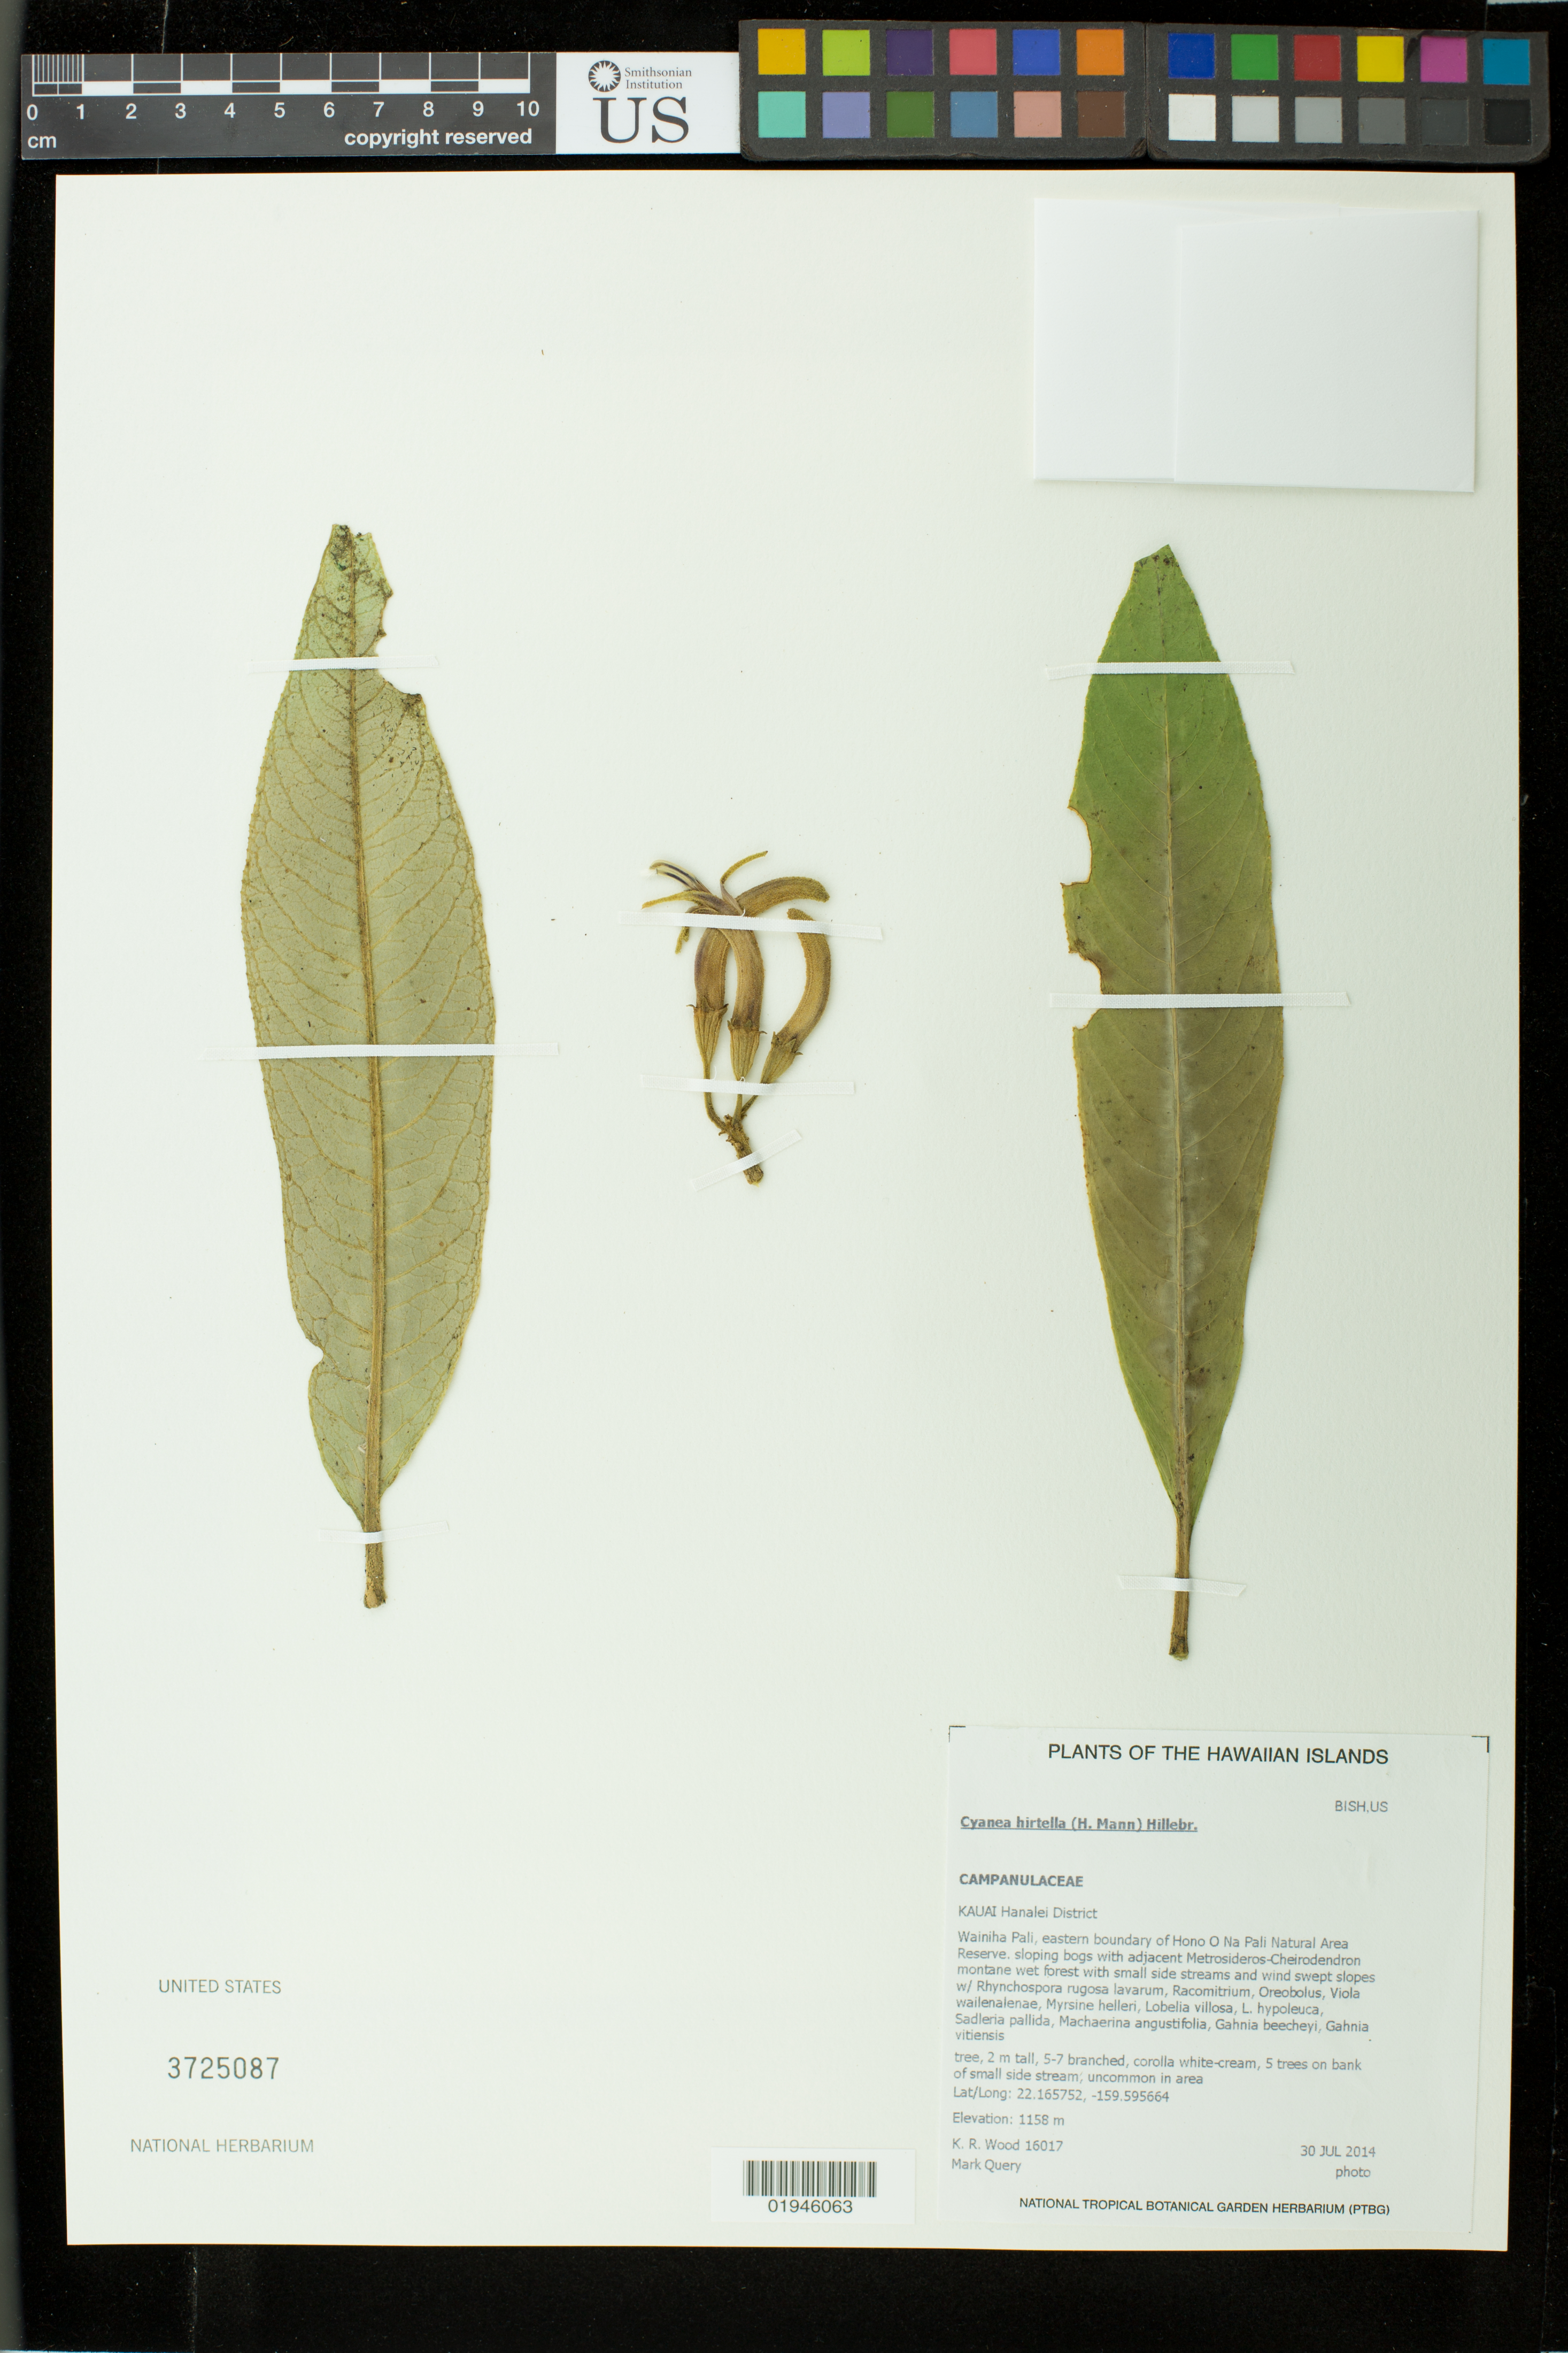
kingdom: Plantae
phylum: Tracheophyta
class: Magnoliopsida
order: Asterales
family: Campanulaceae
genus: Cyanea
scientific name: Cyanea hirtella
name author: (H. Mann) Hillebr.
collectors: K. R. Wood & M. Query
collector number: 16017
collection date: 2014-07-30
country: United States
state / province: Hawaii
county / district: Kauai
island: Kaua'i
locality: Hanalei District, Wainiha Pali, eastern boundary of Hono O Na Pali Natural Area Reserve, sloping bogs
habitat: Sloping bogs adjacent to montane wet forest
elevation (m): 1158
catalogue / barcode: US 3725087